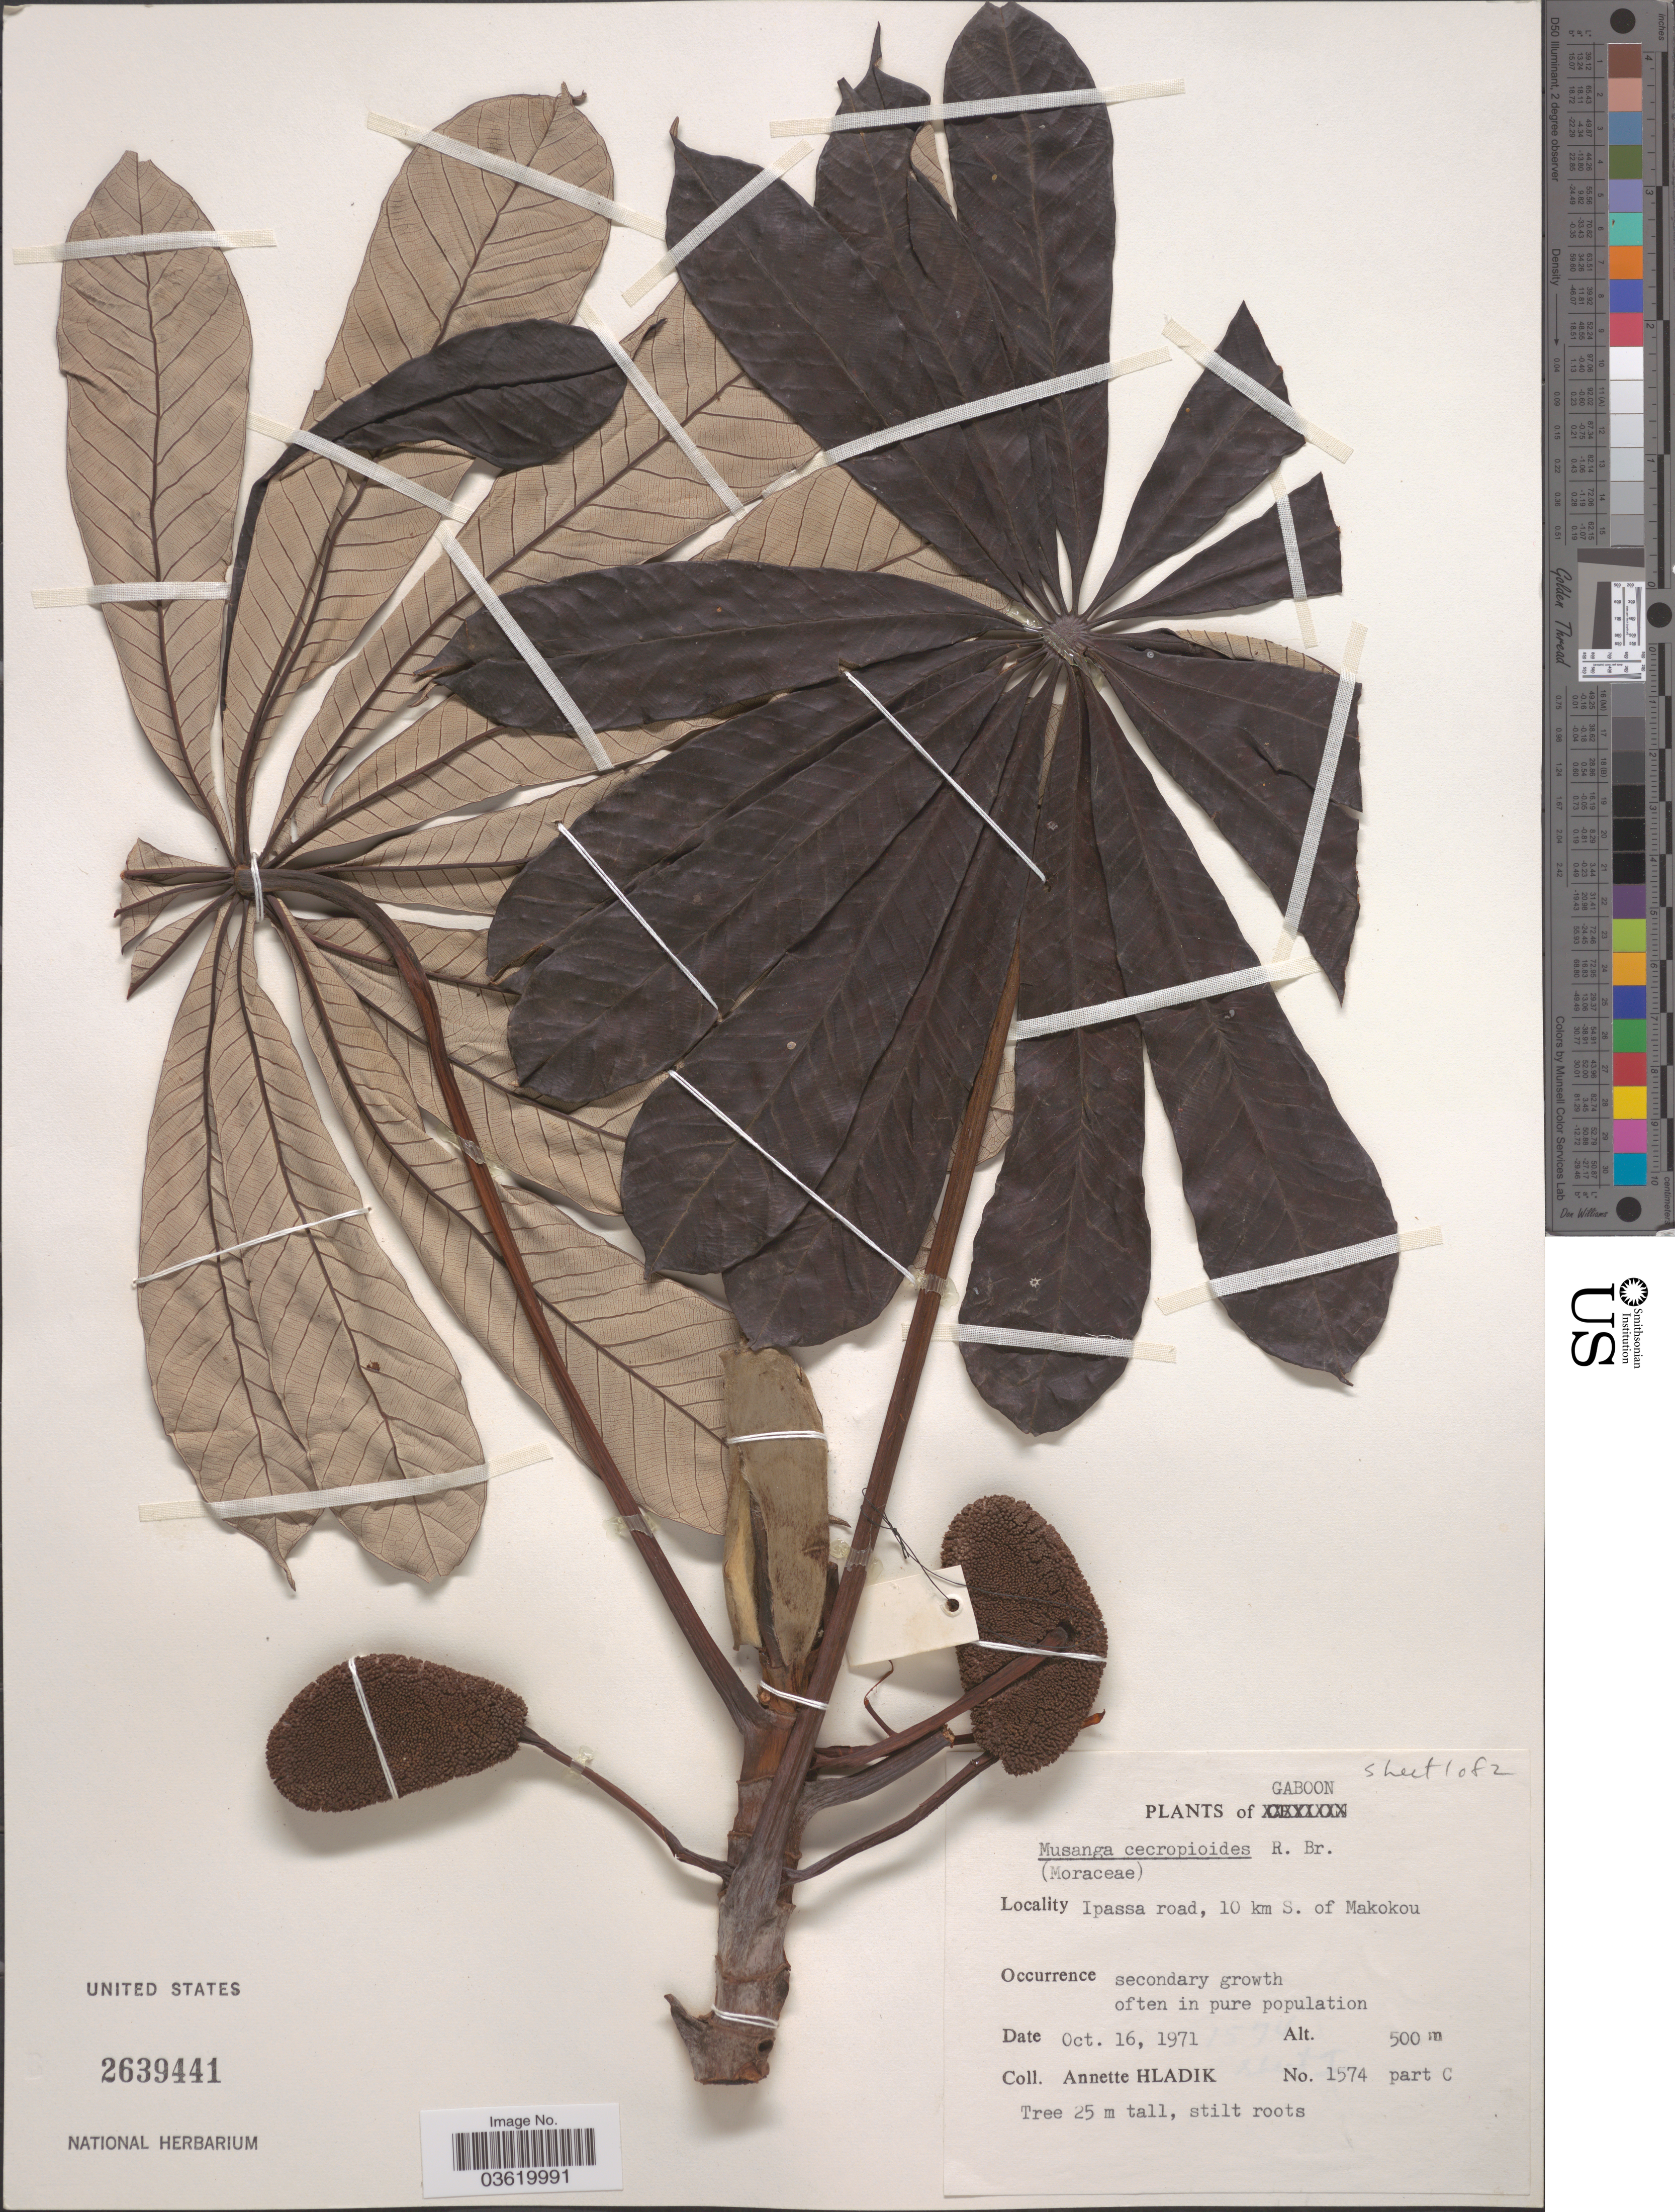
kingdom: Plantae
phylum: Tracheophyta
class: Magnoliopsida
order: Rosales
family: Urticaceae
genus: Musanga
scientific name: Musanga cecropioides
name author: R. Br. ex Tedlie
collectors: A. Hladik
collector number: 1574 part C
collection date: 1971-10-16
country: Gabon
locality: Gaboon. Ipassa road, 10 km S. of Makokou.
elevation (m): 500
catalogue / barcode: US 2639441